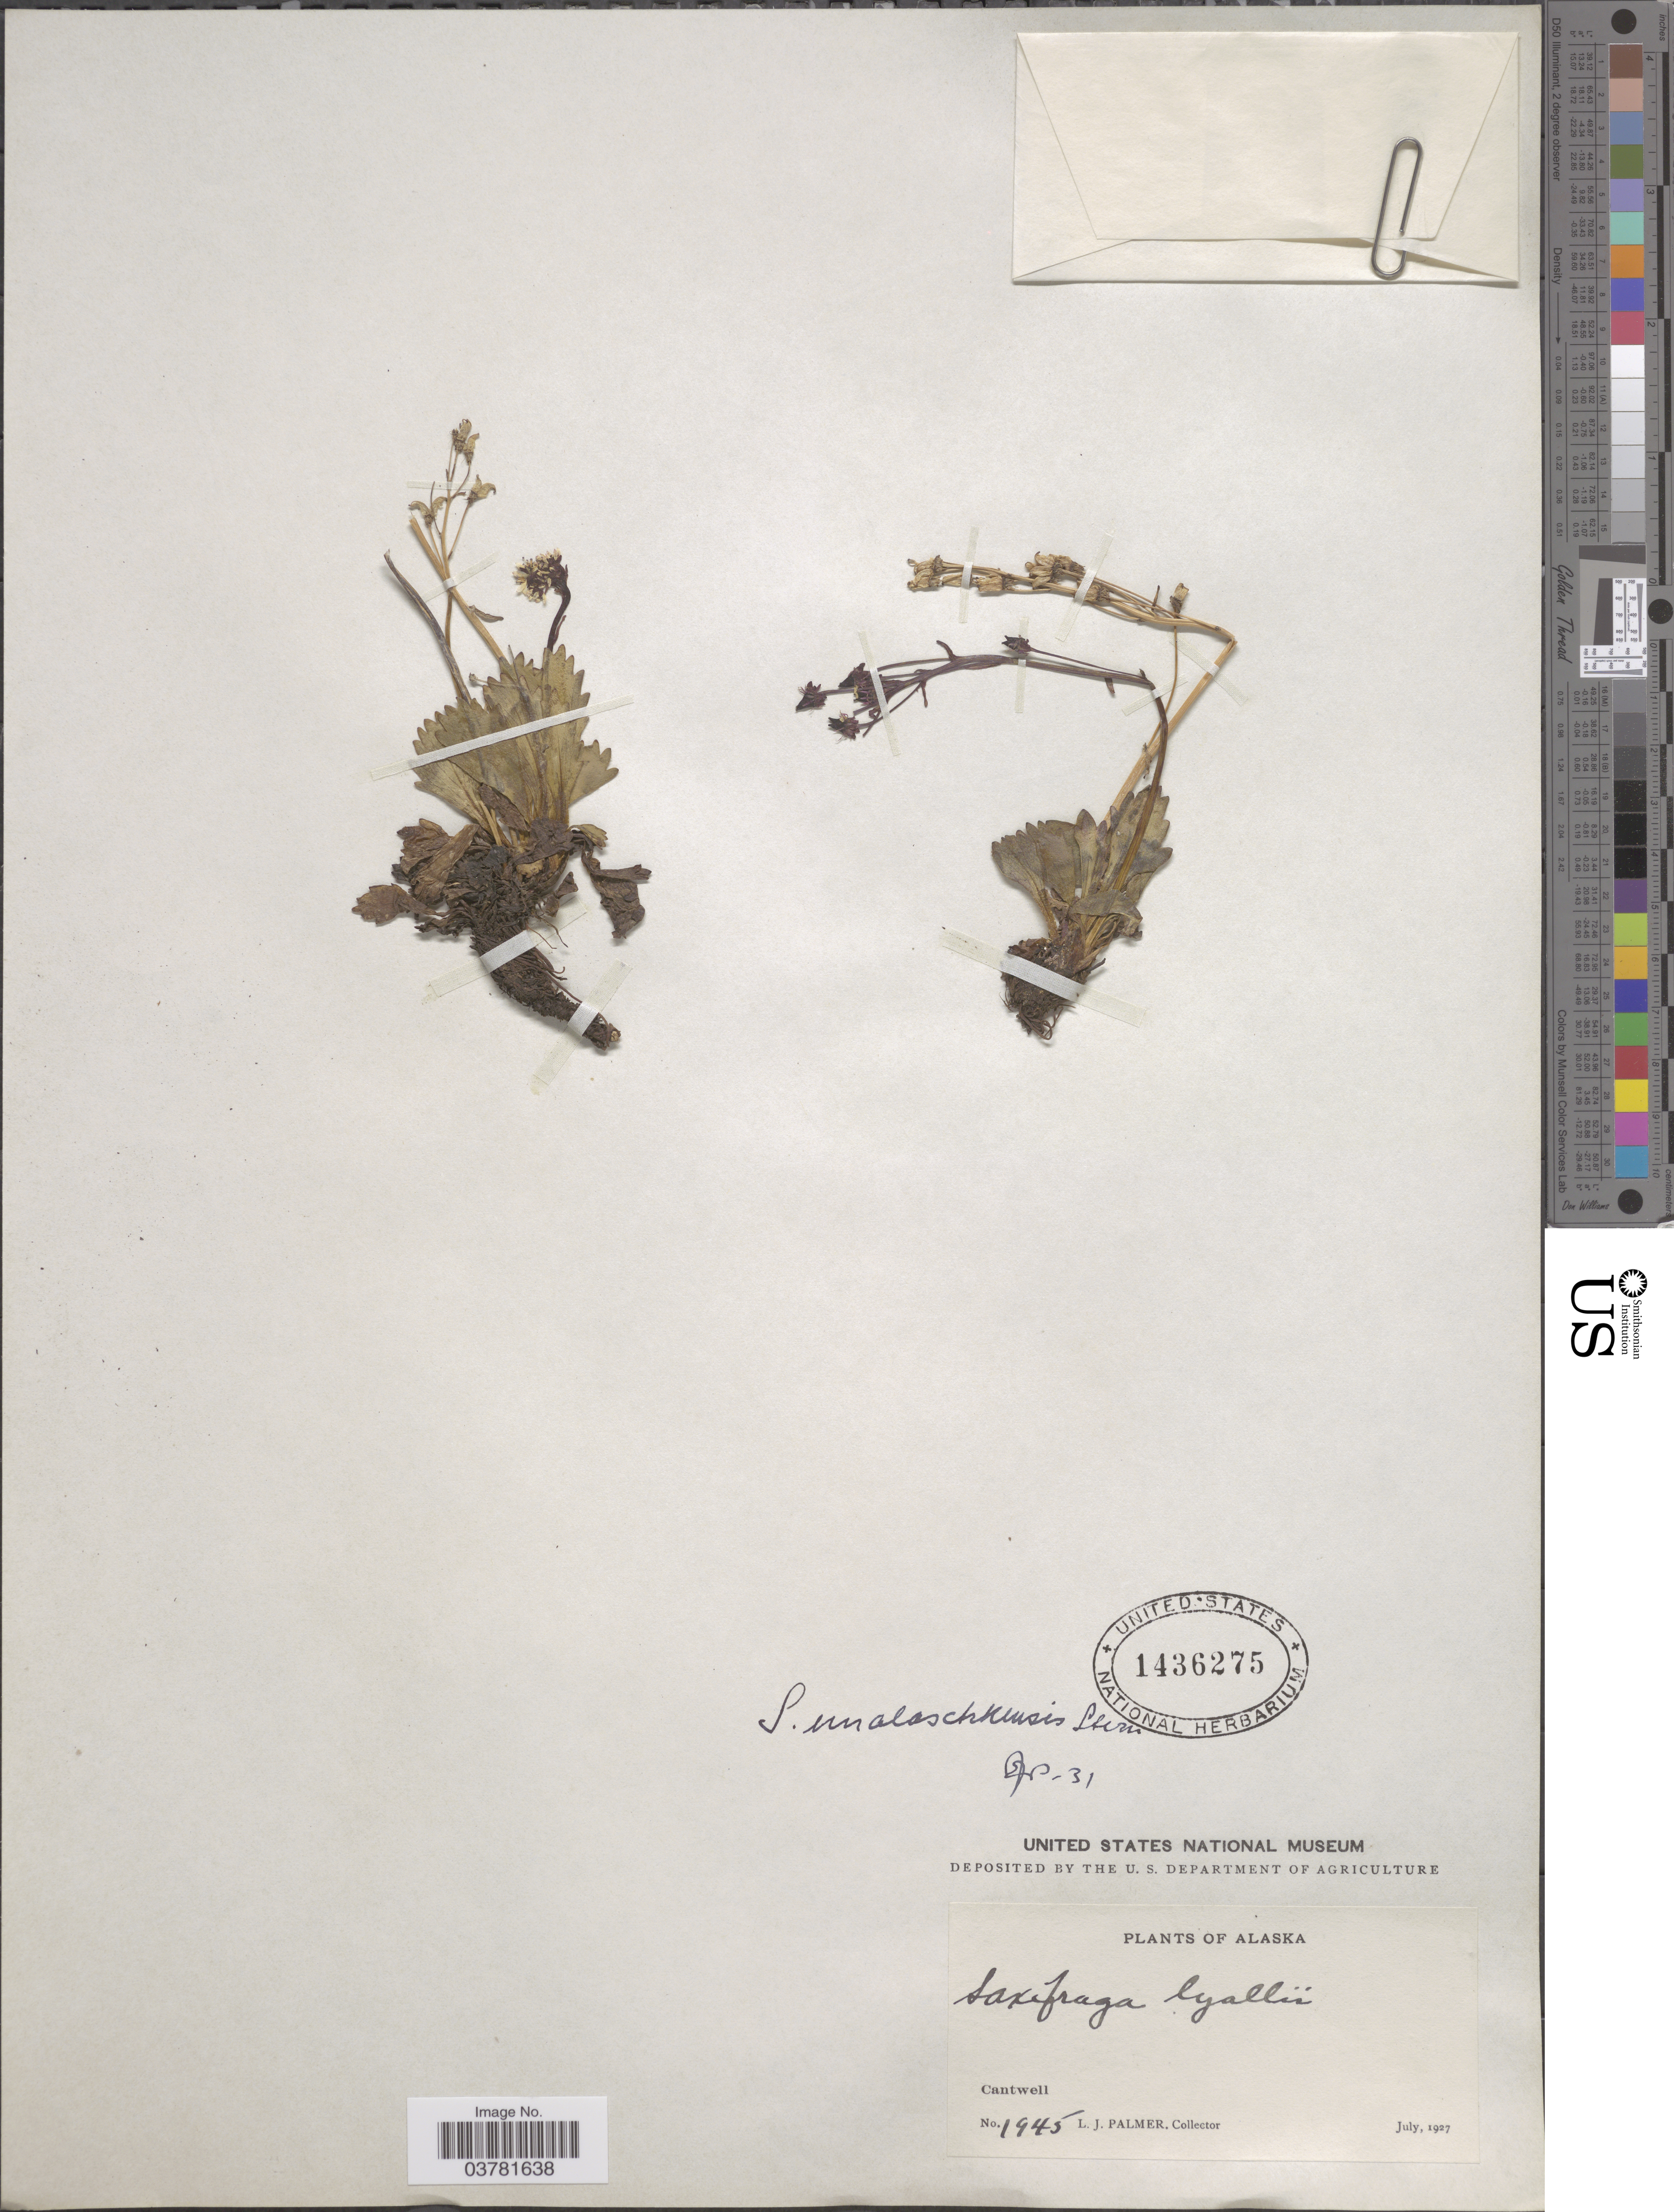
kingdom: Plantae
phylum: Tracheophyta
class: Magnoliopsida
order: Saxifragales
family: Saxifragaceae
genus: Micranthes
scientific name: Micranthes reflexa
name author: (Hook.) Small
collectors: L. J. Palmer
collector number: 1945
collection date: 1927-07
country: United States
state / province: Alaska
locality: Cantwell.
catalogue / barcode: US 1436275